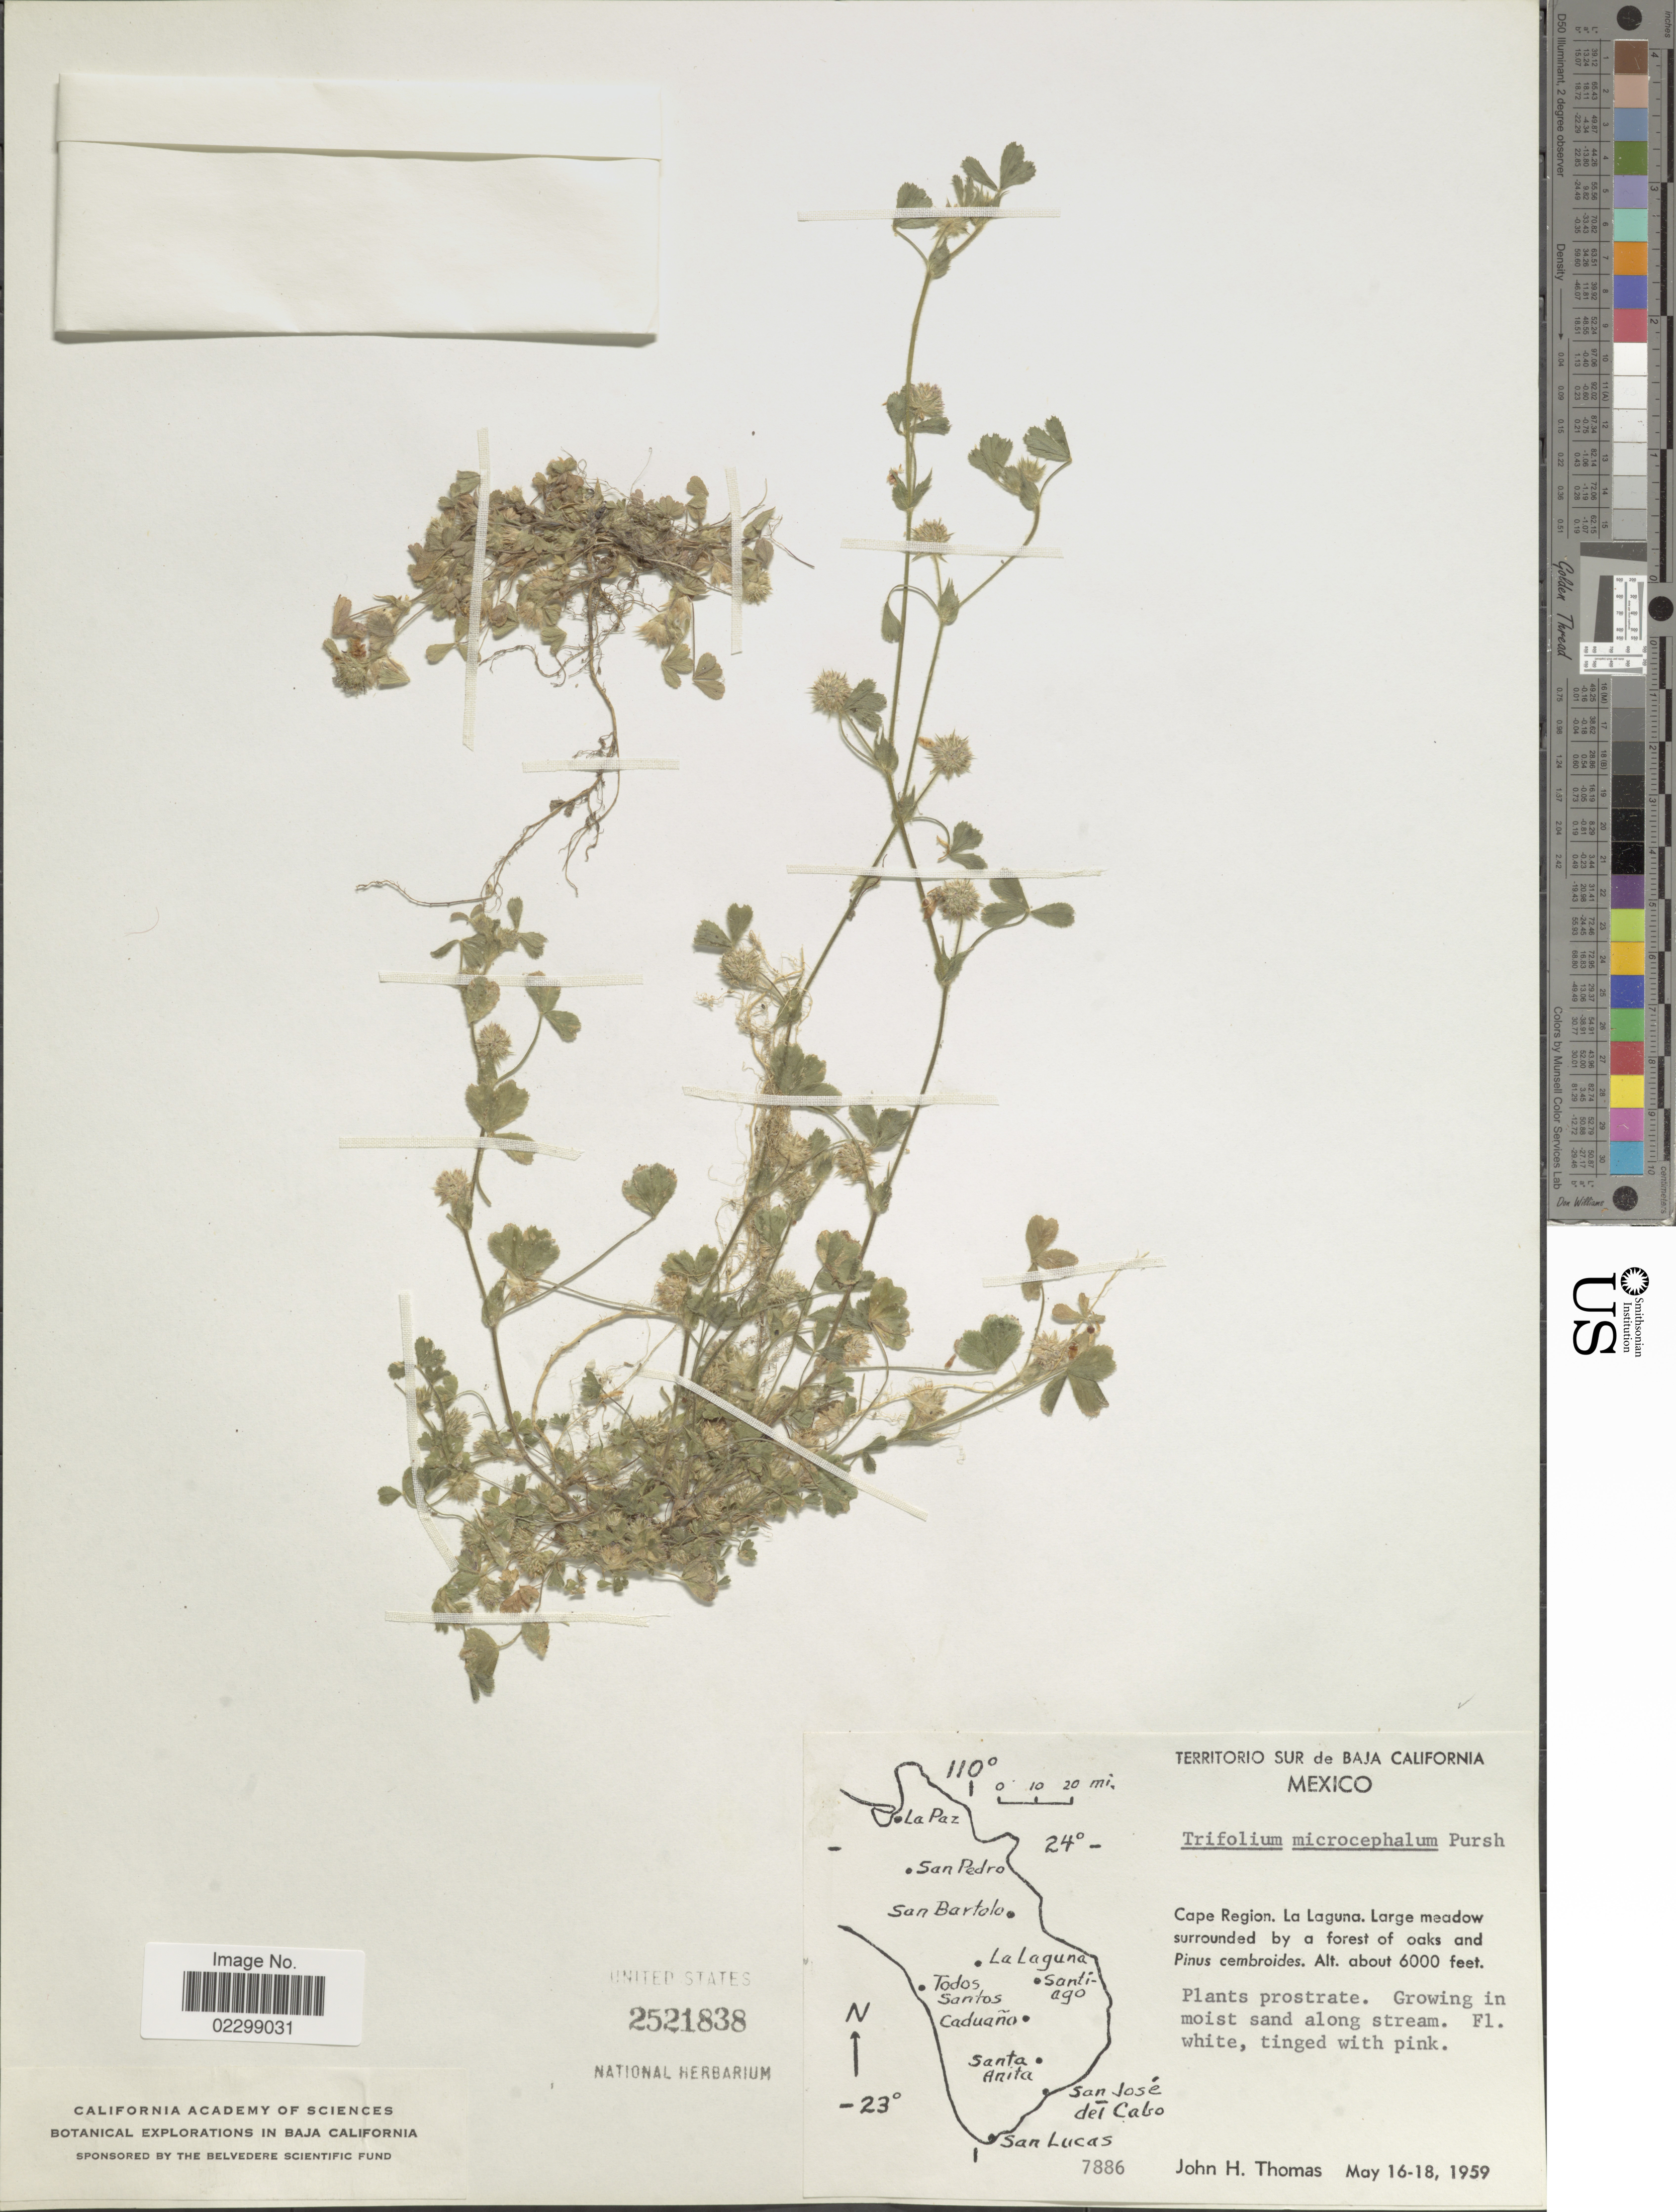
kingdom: Plantae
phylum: Tracheophyta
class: Magnoliopsida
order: Fabales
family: Fabaceae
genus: Trifolium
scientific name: Trifolium microcephalum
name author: Pursh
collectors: J. H. Thomas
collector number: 7886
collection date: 1959-05-16/1959-05-18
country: Mexico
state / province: Baja California Sur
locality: Terriotrio Sur de Baja California, Cape Region, La Laguna, large meadow surrounded by a forest of oaks and Pinus cembroides, growing moist sand along stream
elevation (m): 1829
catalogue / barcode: US 2521838